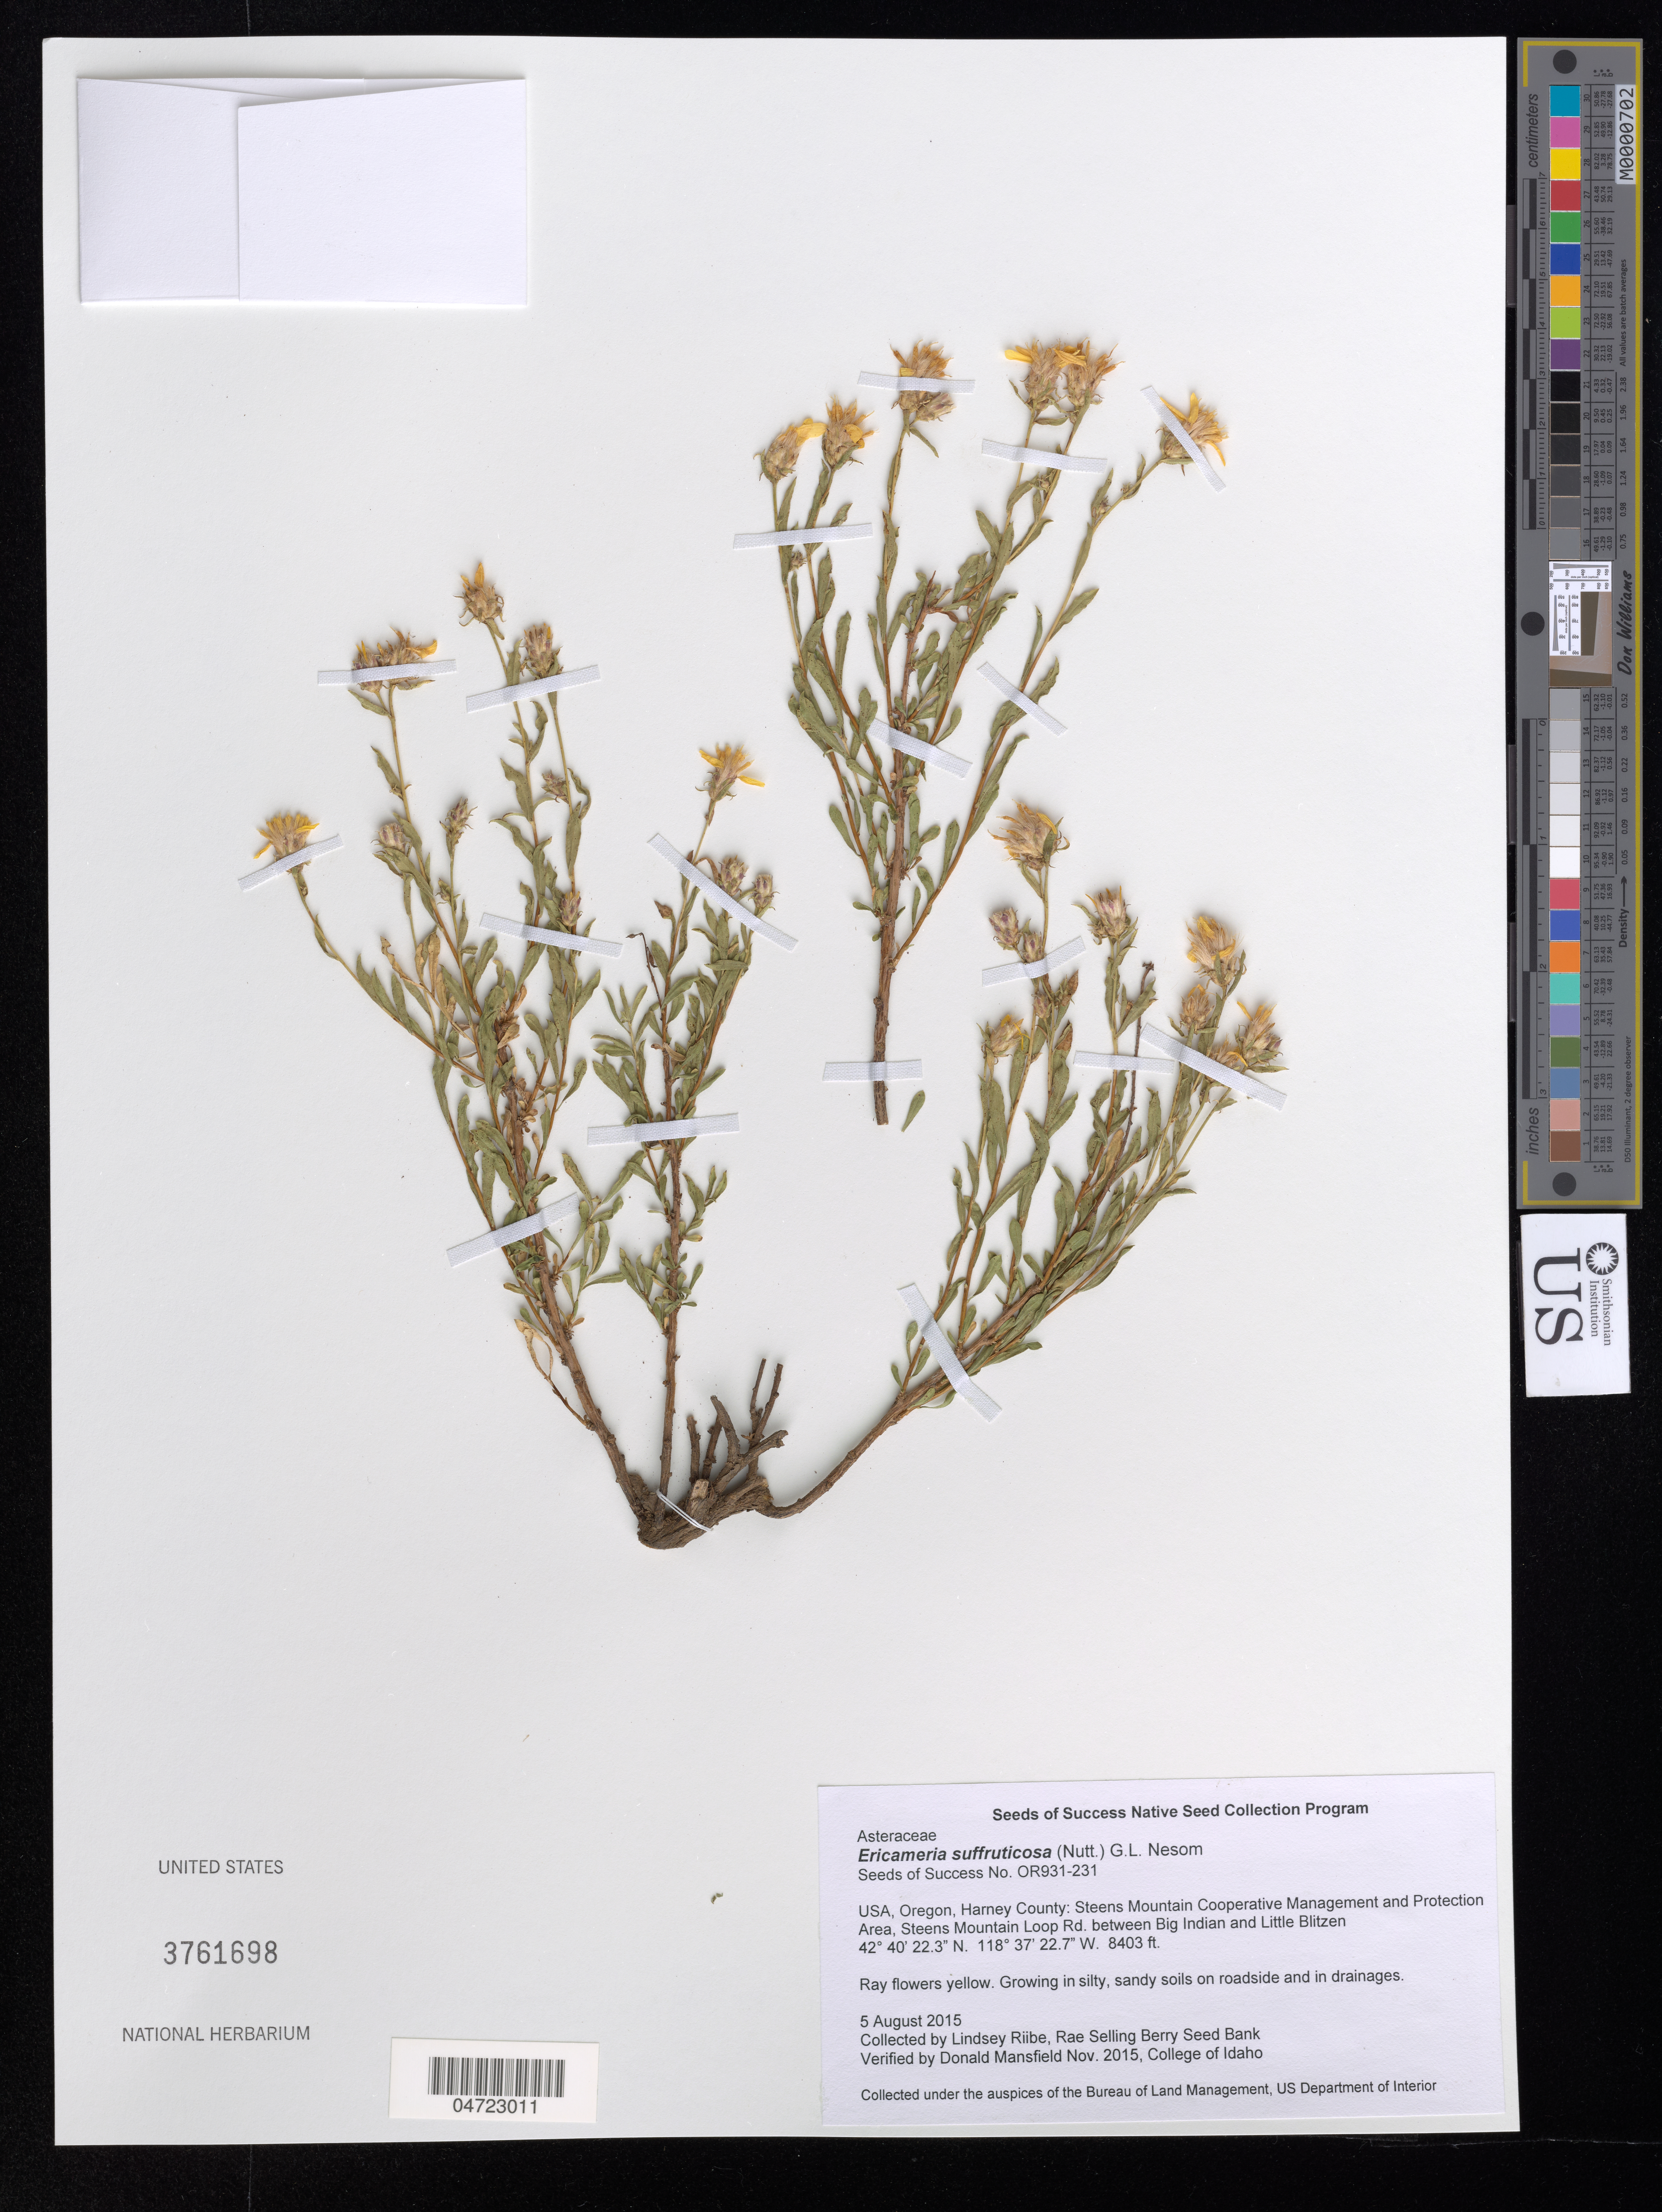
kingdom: Plantae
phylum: Tracheophyta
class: Magnoliopsida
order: Asterales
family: Asteraceae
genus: Ericameria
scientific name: Ericameria suffruticosa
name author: (Nutt.) G.L. Nesom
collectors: L. Riibe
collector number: OR931-231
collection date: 2015-08-05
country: United States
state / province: Oregon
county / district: Harney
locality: Harney County: Steens Mountain Cooperative Management and Protection Area, Steens Mountain Loop Rd. between Big Indian and Little Blitzen.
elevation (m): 2561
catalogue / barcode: US 3761698